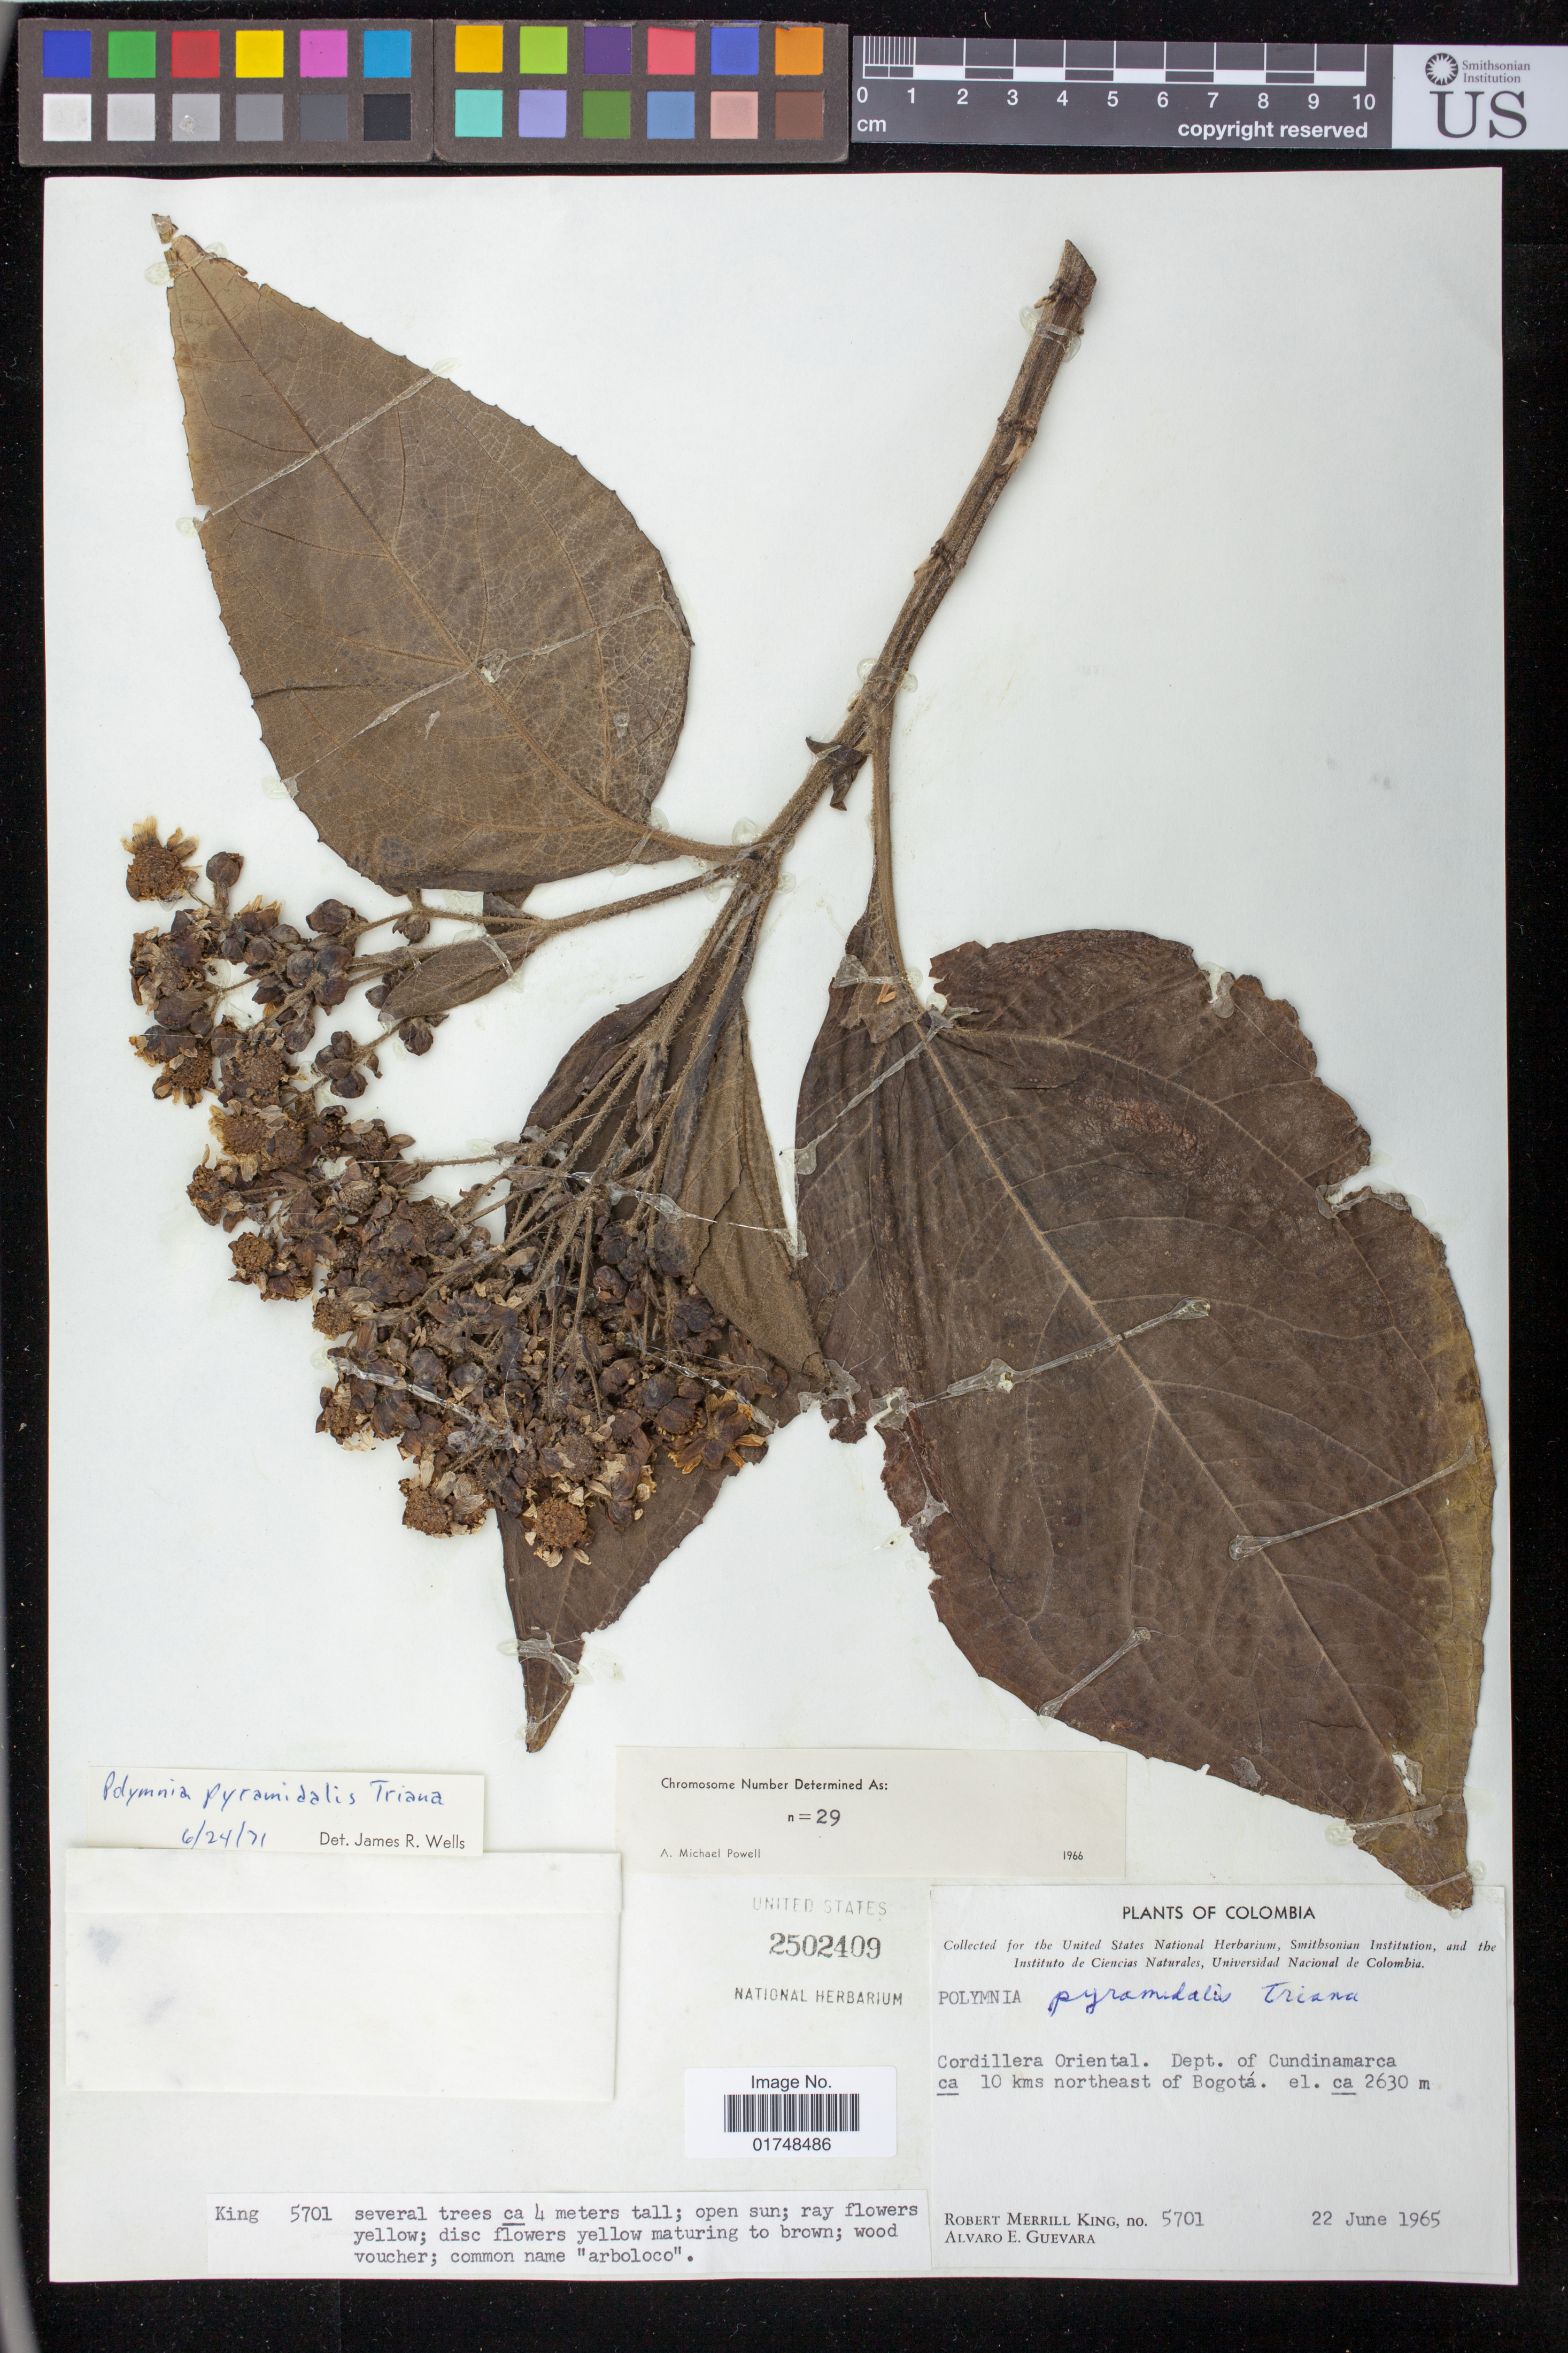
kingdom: Plantae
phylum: Tracheophyta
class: Magnoliopsida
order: Asterales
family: Asteraceae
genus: Smallanthus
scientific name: Smallanthus pyramidalis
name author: (Triana) H. Rob.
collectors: R. M. King & A. E. Guevara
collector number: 5701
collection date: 1965-06-22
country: Colombia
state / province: Cundinamarca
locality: Cordillera Oriental. Ca 10 kms northeast of Bogota.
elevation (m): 2630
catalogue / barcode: US 2502409